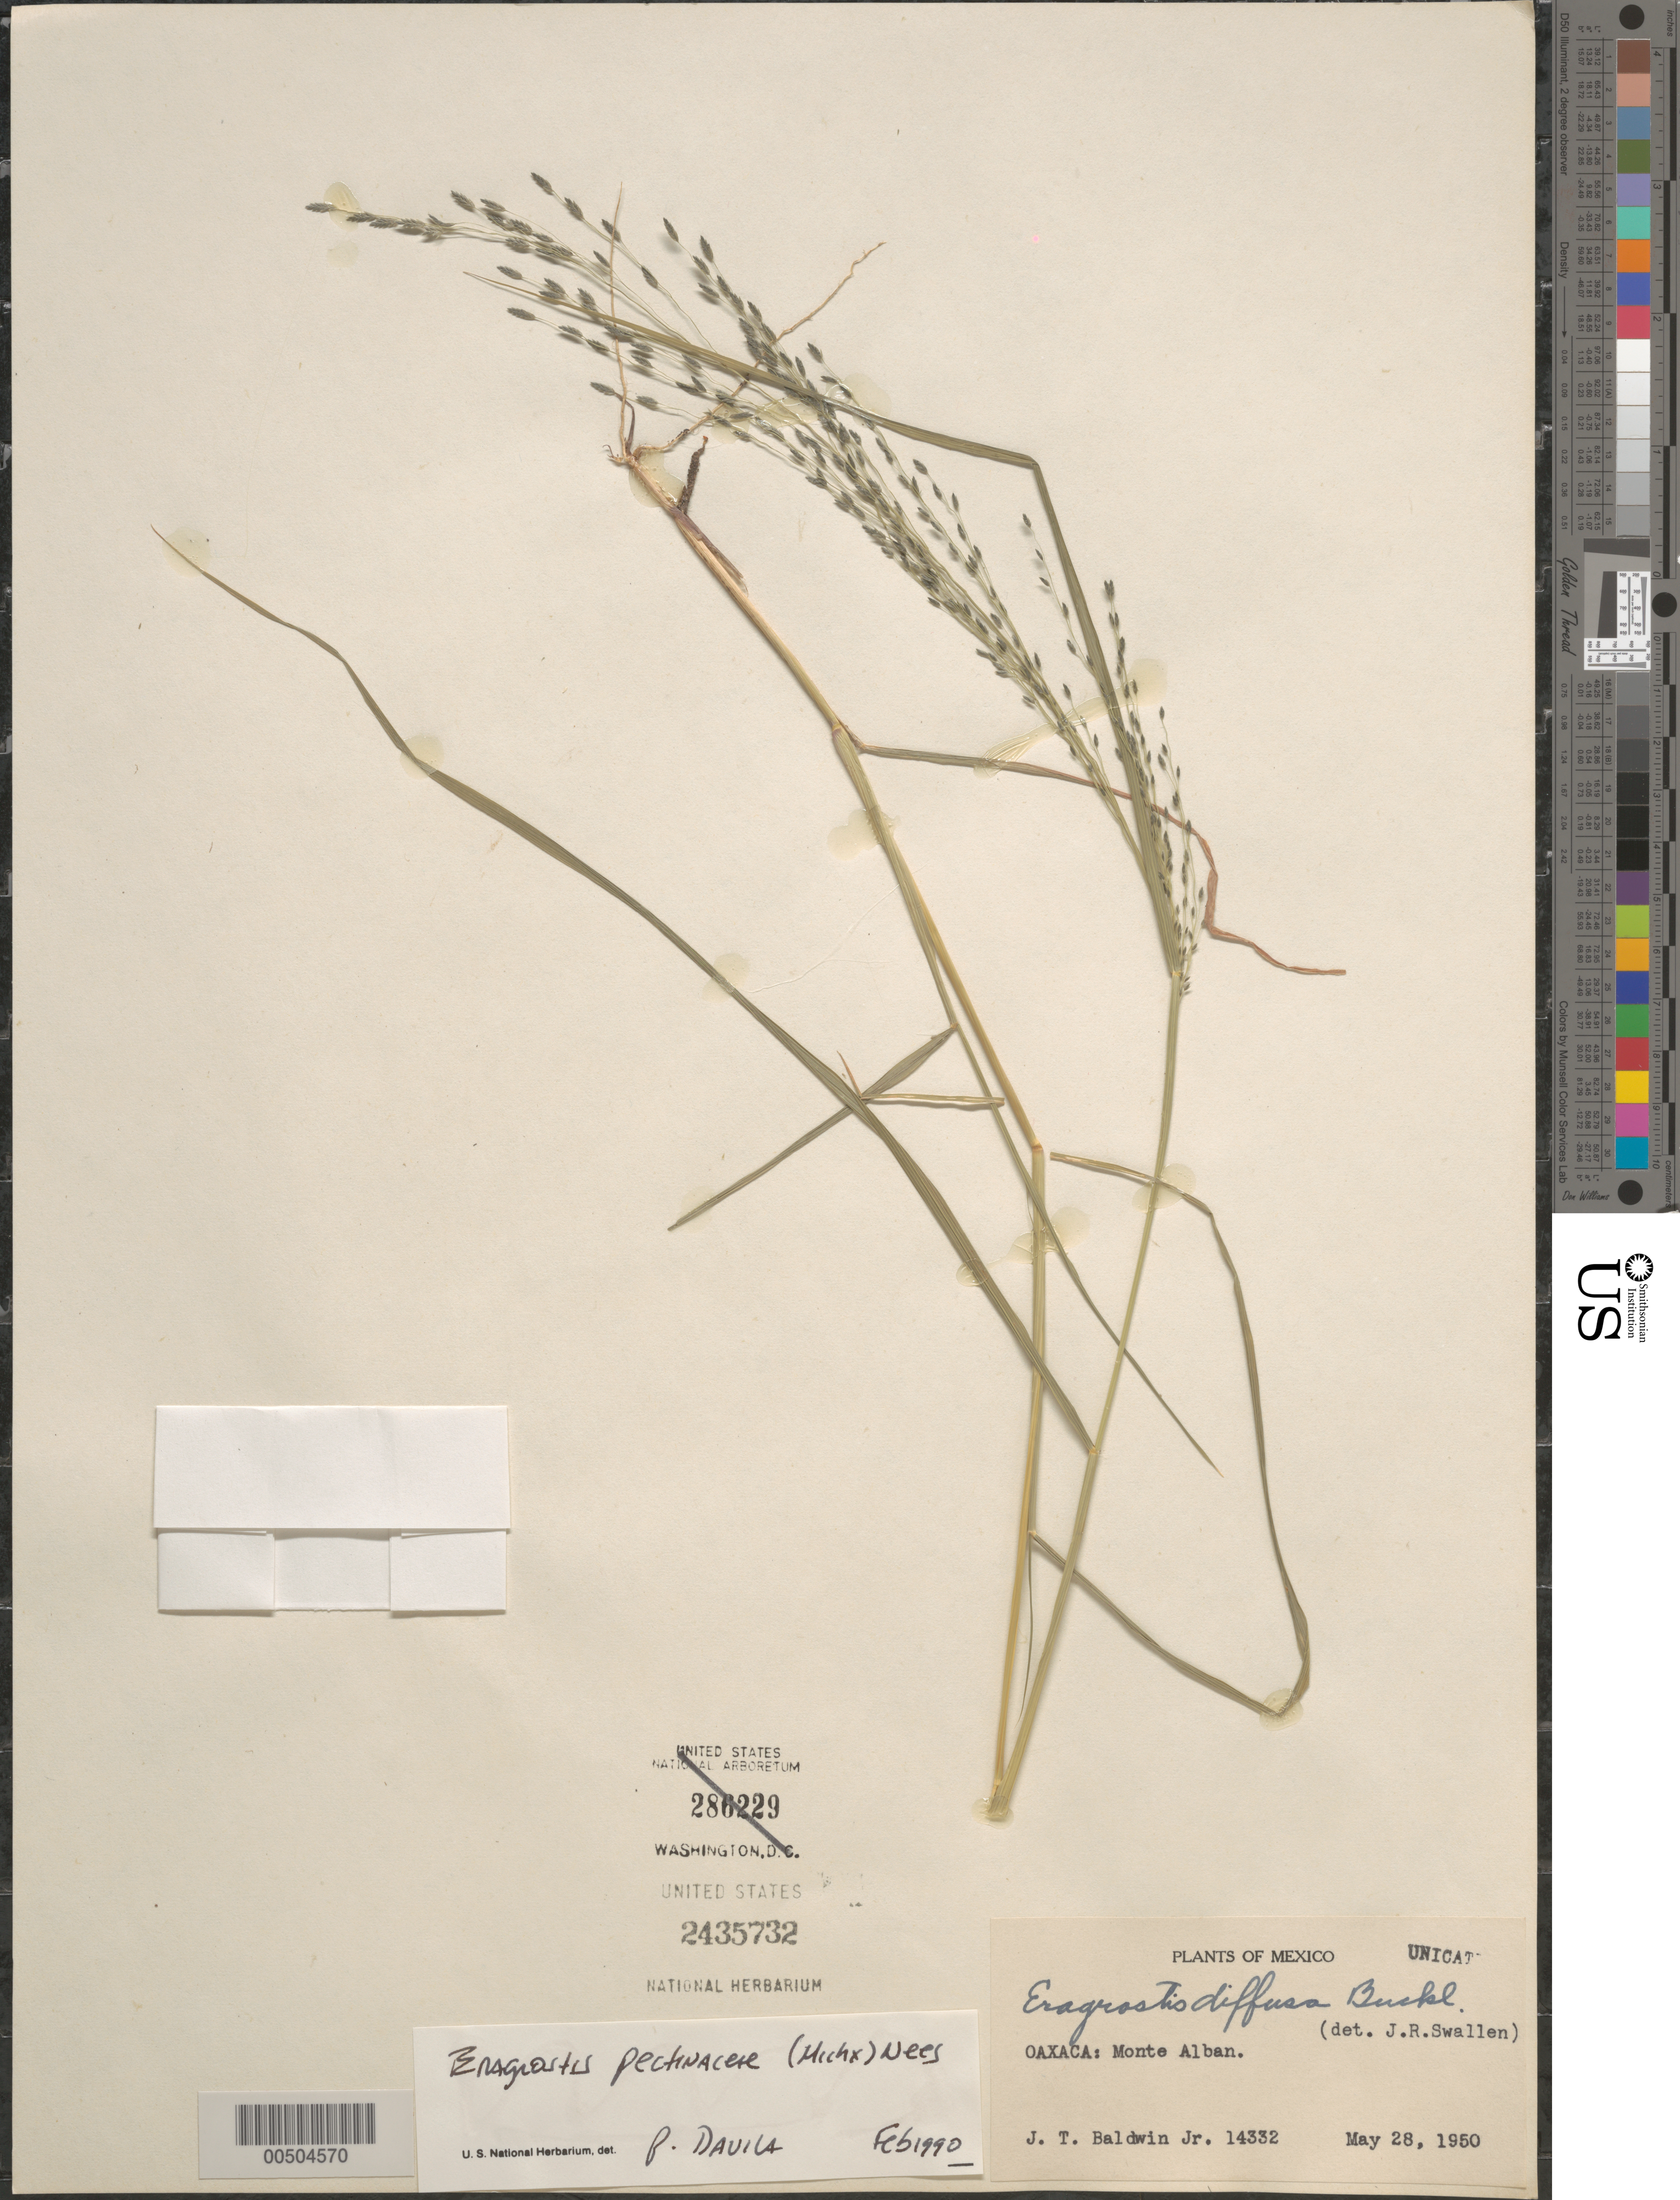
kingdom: Plantae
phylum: Tracheophyta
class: Liliopsida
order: Poales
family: Poaceae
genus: Eragrostis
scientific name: Eragrostis pectinacea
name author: (Michx.) Nees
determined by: Dávila, P. D.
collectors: J. T. Baldwin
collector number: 14332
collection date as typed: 28 May 1950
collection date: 1950-05-28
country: Mexico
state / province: Oaxaca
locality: Monte Alban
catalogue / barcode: US 2435732